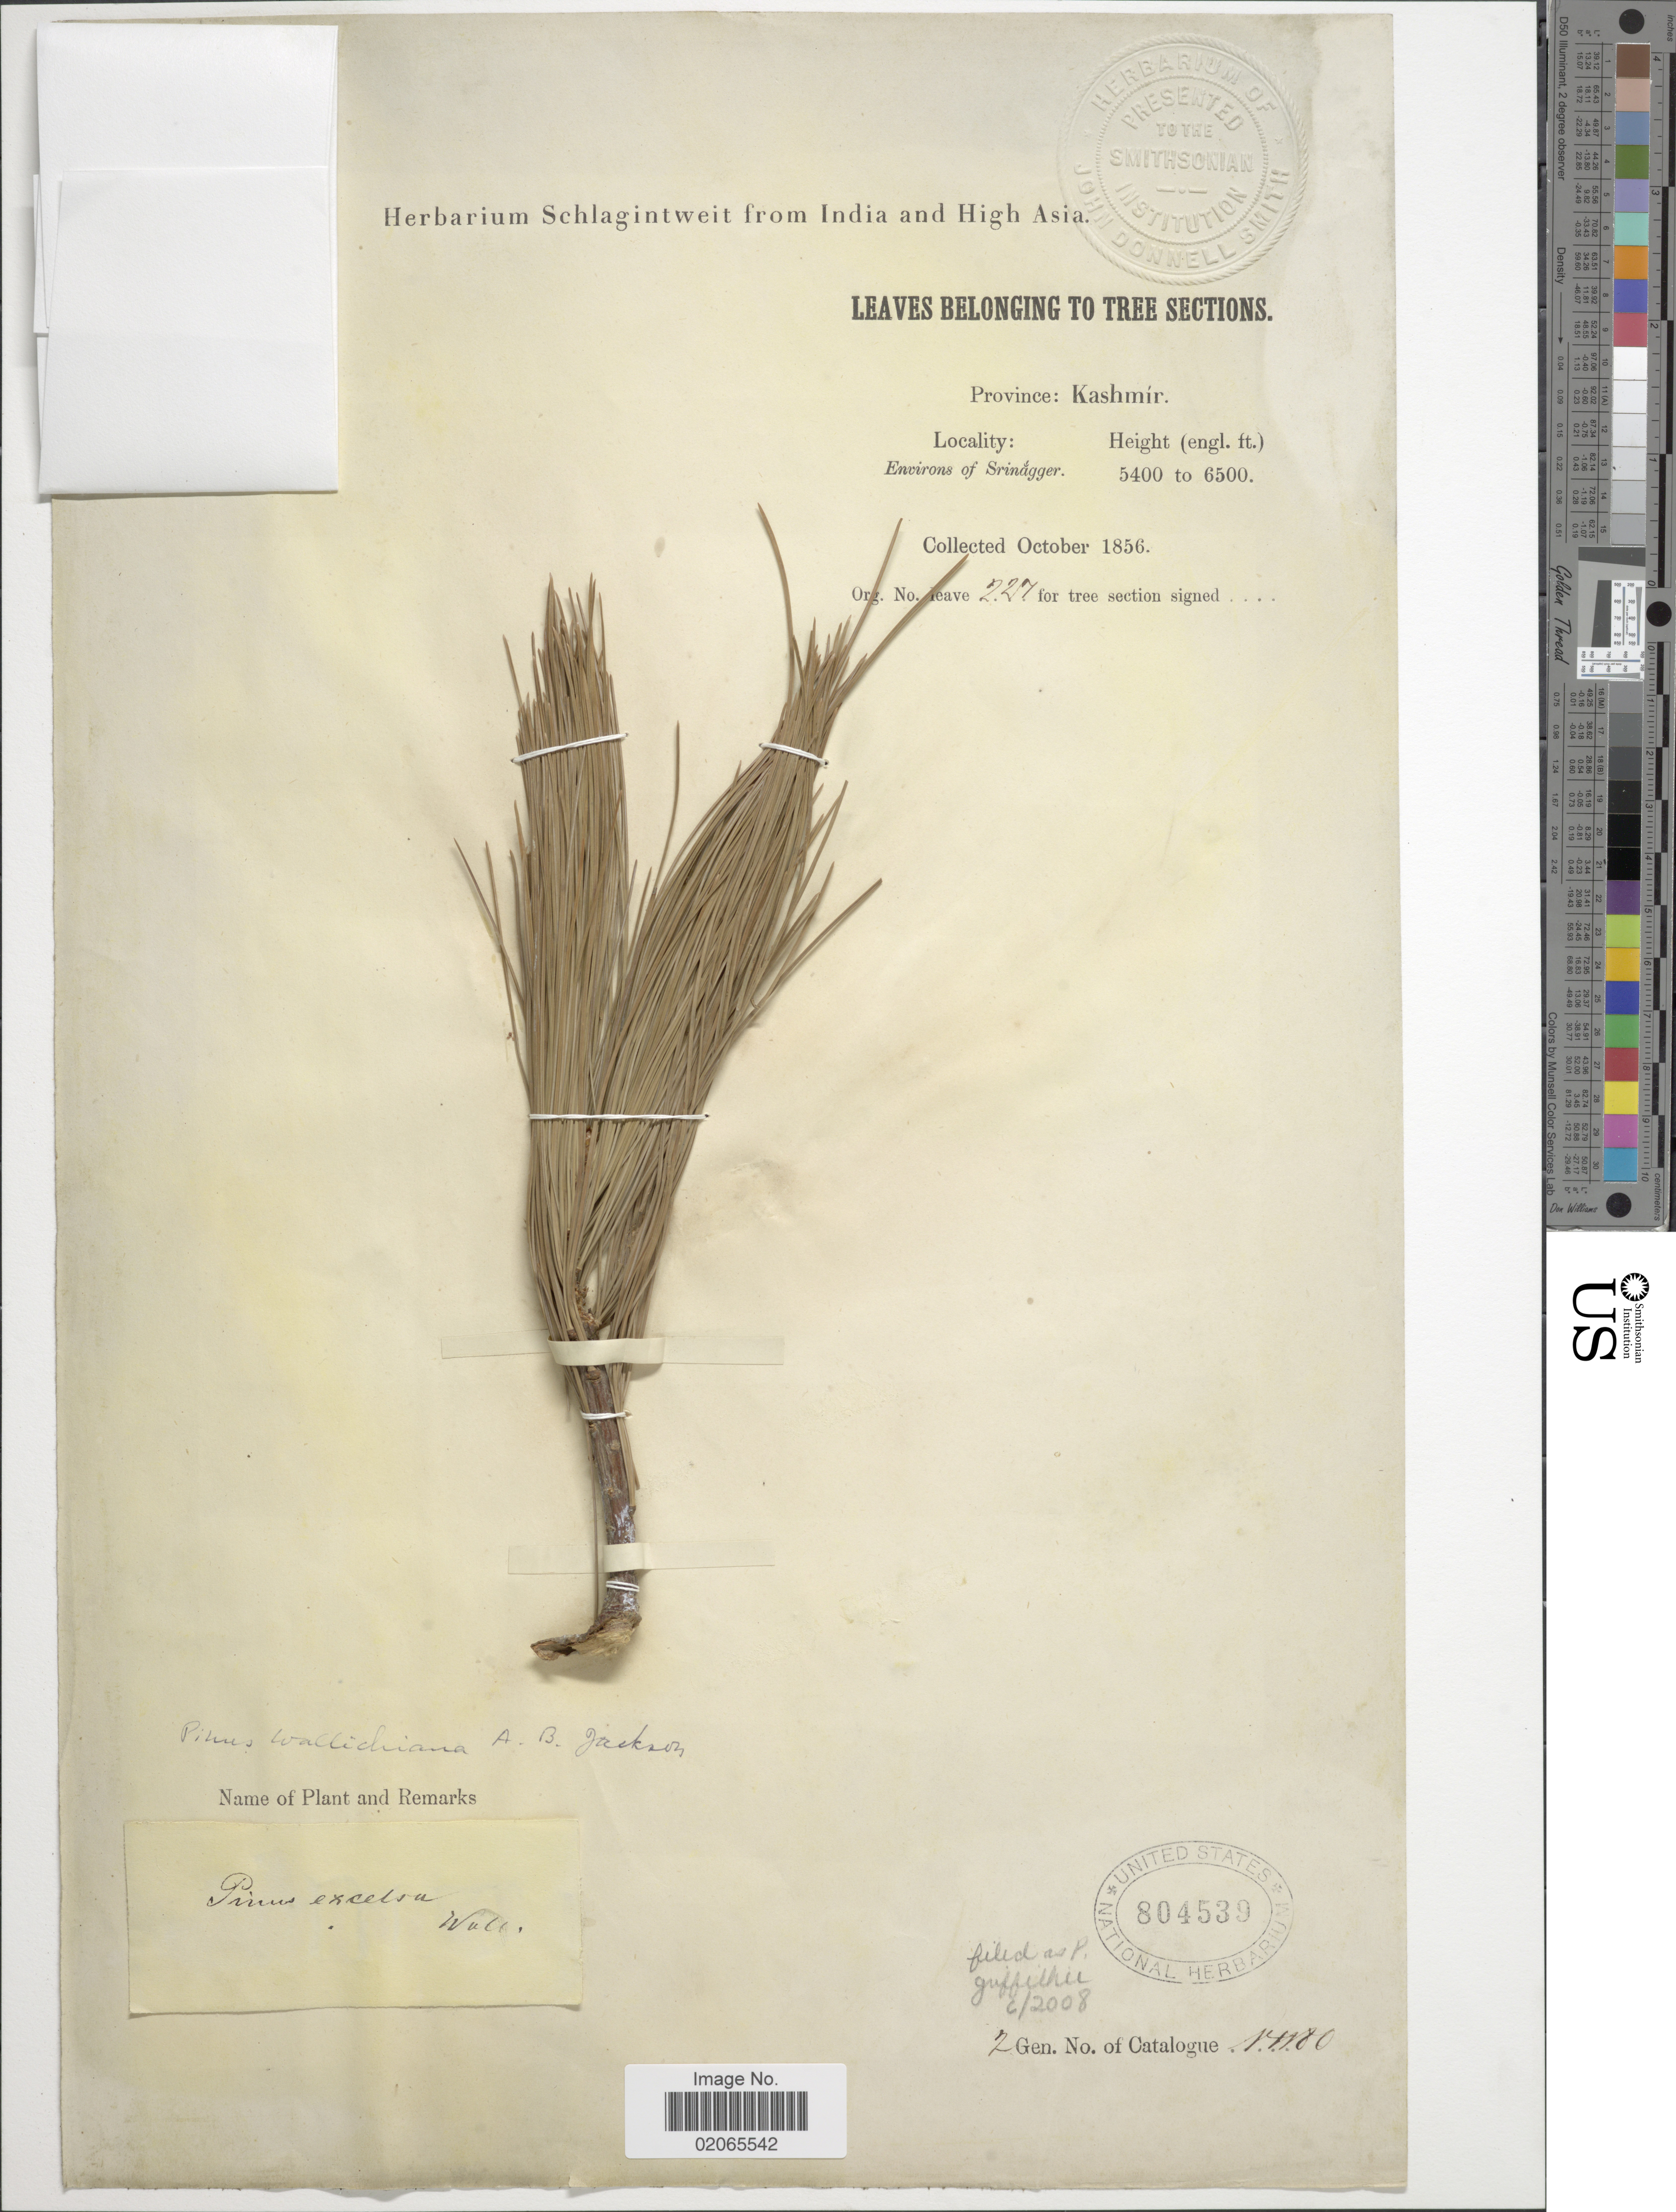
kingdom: Plantae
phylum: Tracheophyta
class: Pinopsida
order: Pinales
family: Pinaceae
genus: Pinus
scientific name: Pinus griffithii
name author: McClell.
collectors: ex herb. Schlagintweit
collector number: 227*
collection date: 1856-10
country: India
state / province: Jammu and Kashmir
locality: Kashmir, Environs of Srinagger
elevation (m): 1646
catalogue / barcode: US 804539